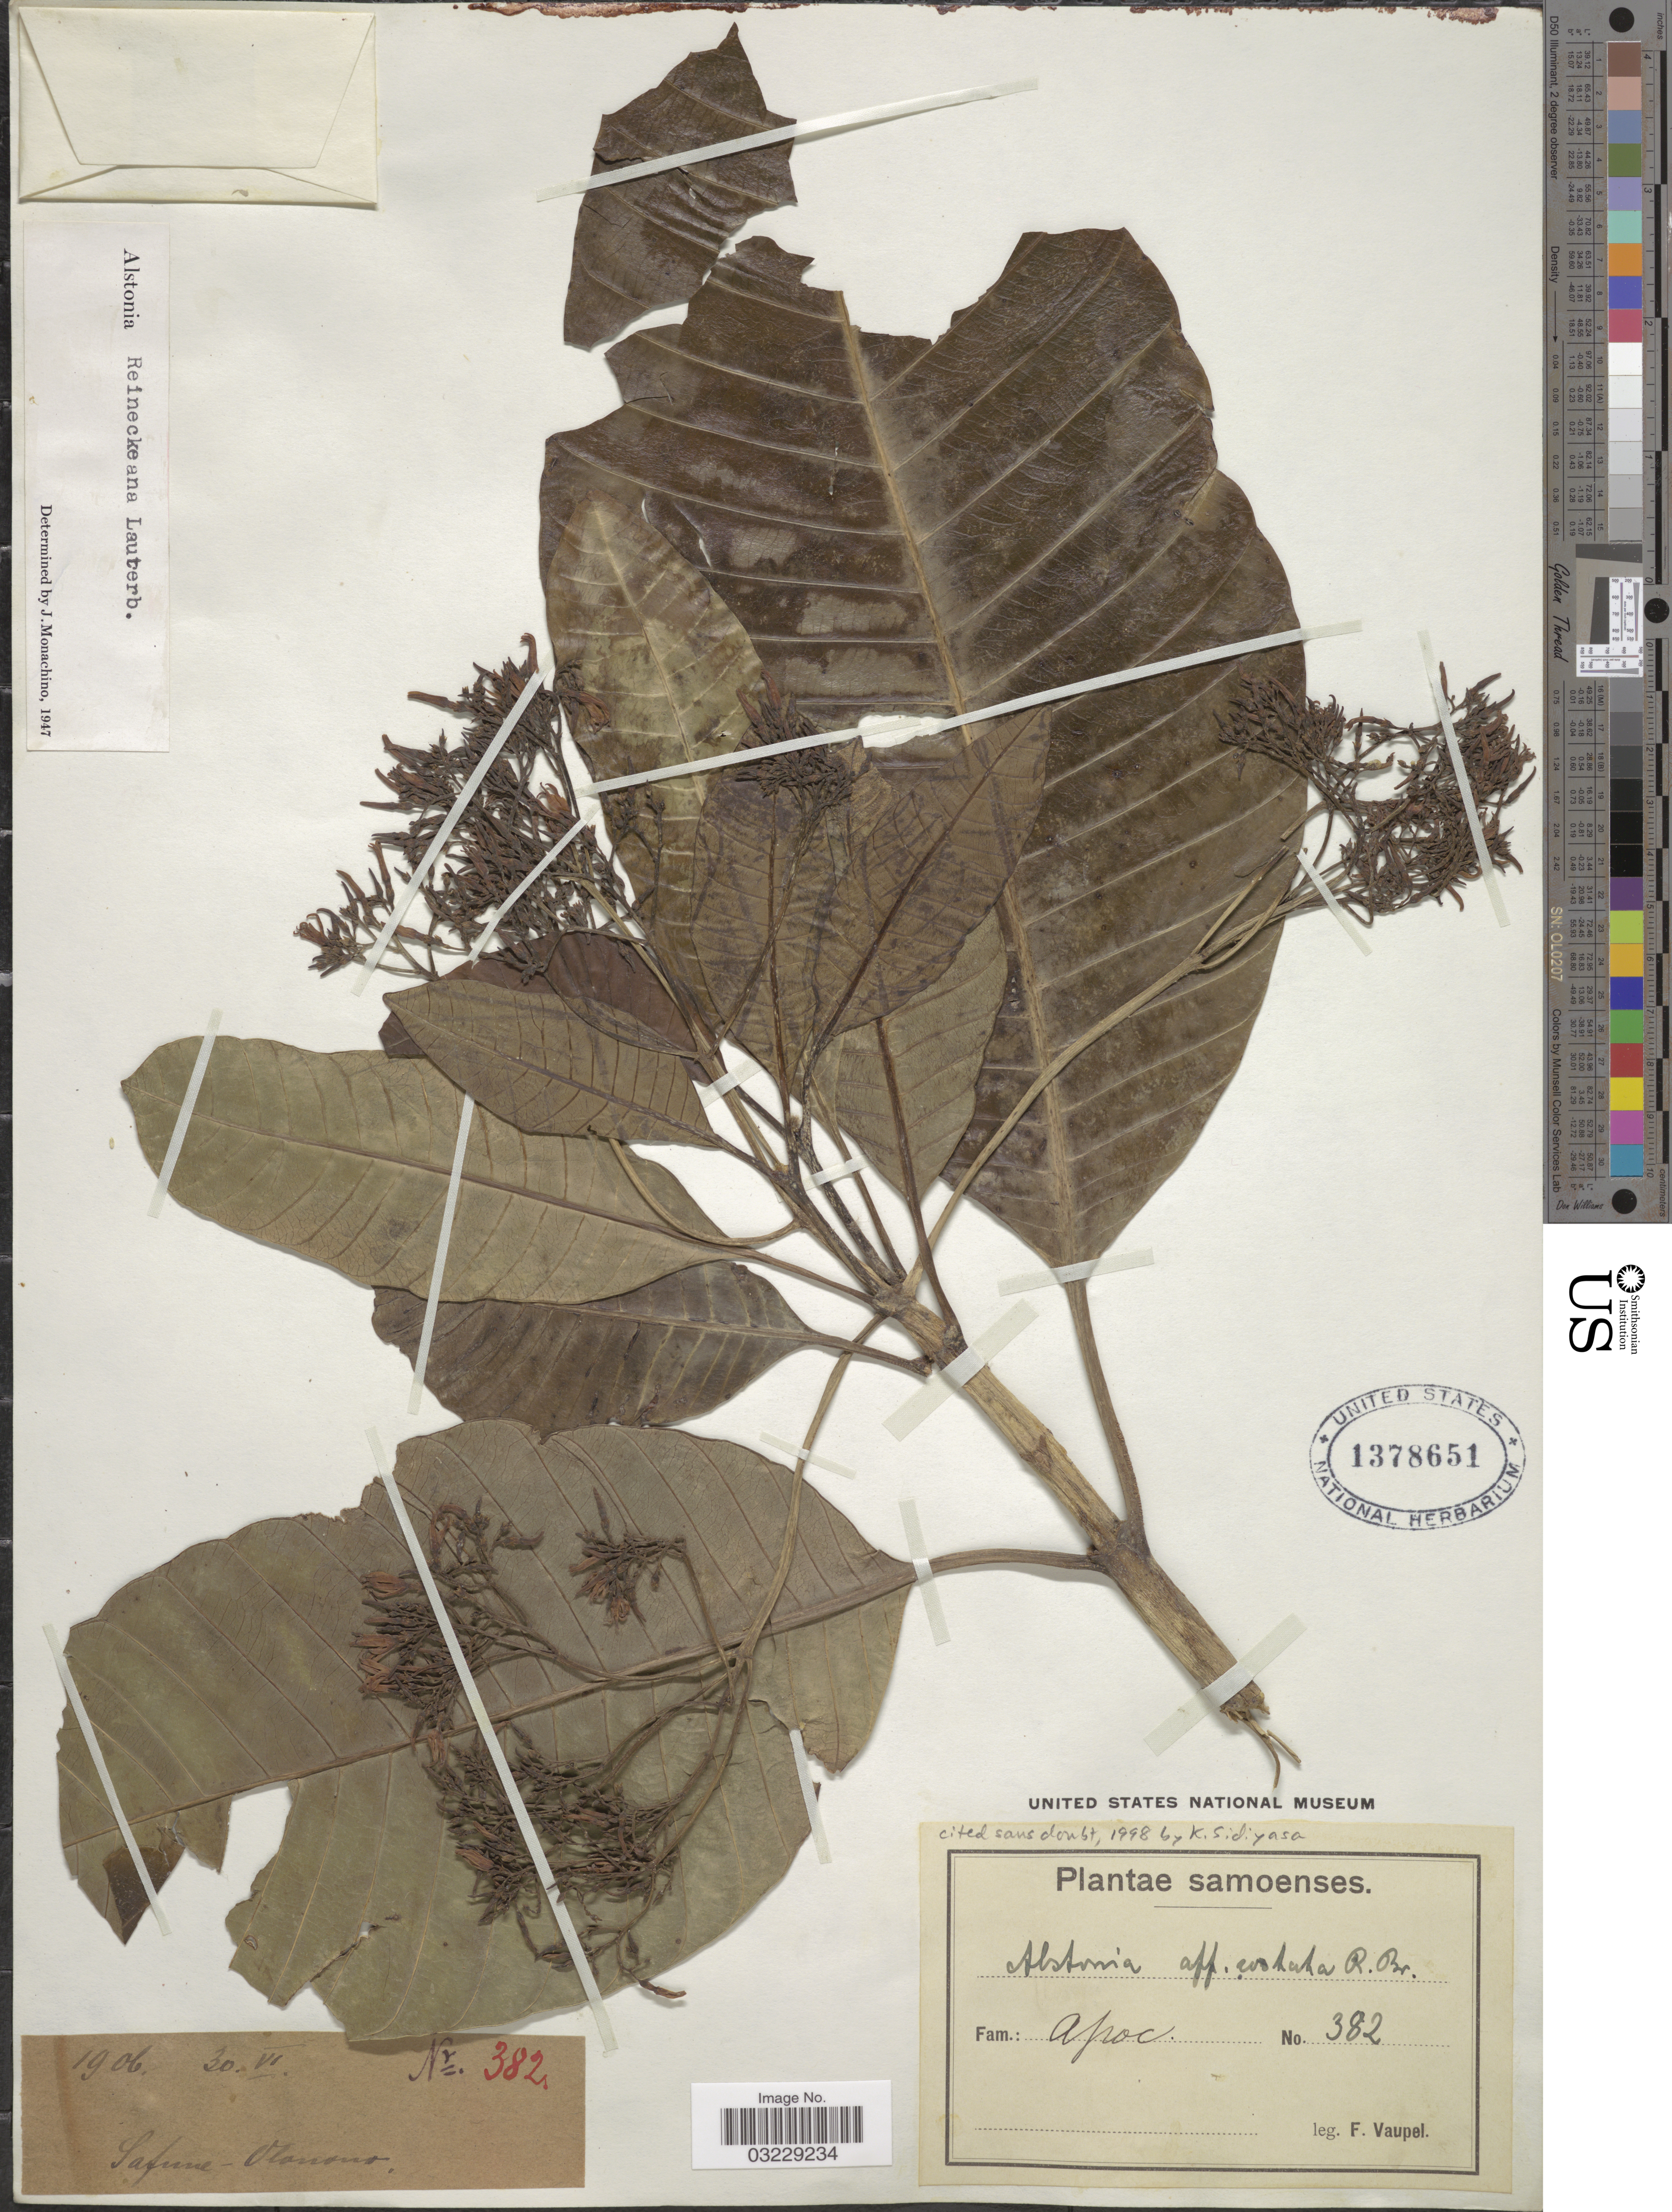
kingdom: Plantae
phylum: Tracheophyta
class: Magnoliopsida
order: Gentianales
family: Apocynaceae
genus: Alstonia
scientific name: Alstonia costata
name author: (G. Forst.) R. Br.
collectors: F. Vaupel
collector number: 382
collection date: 1906-06-30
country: Samoa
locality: Samoenses. Safune-Olanono [interpreted].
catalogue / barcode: US 1378651